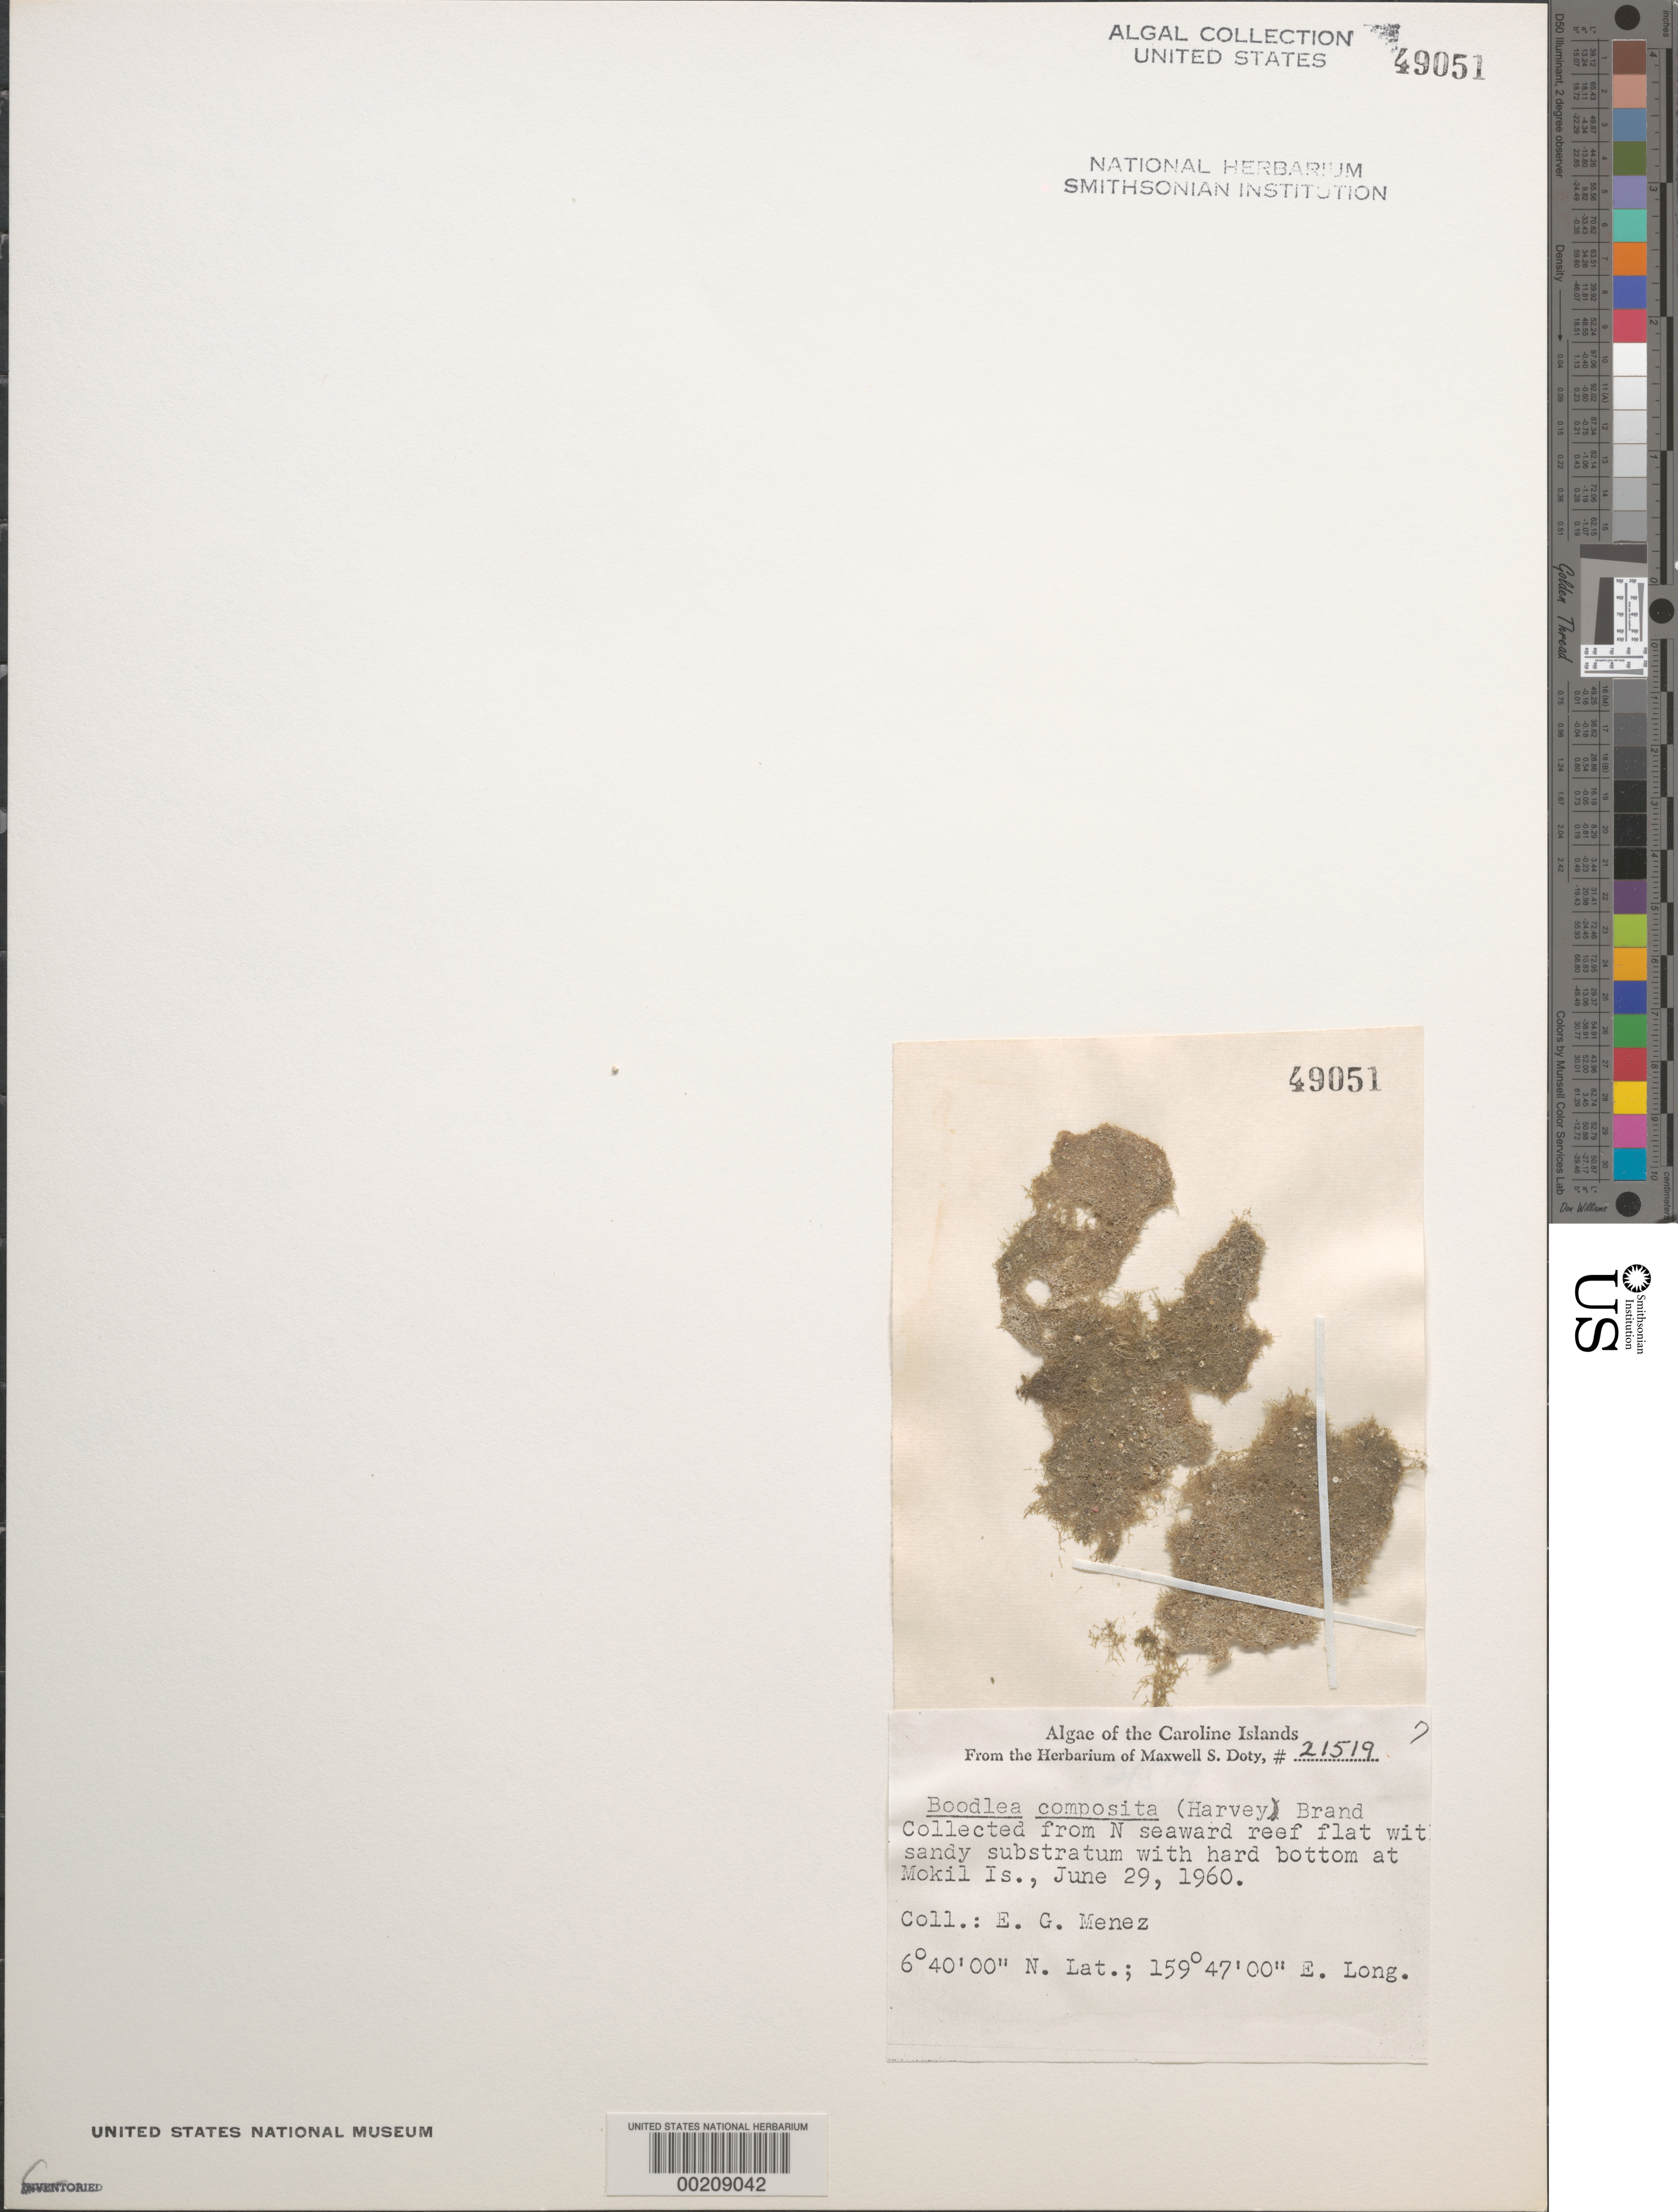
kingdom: Plantae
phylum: Chlorophyta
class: Ulvophyceae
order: Siphonocladales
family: Boodleaceae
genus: Boodlea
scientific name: Boodlea composita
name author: (Humb. & Humb.) Brand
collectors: Meñez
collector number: MSD 21519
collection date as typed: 29 Jun 1960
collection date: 1960-06-29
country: Micronesia, Federated States of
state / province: Pohnpei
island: Mwokil (Mokil) Atoll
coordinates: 6 40' 00" N, 159 47' 00" E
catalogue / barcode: US 49051